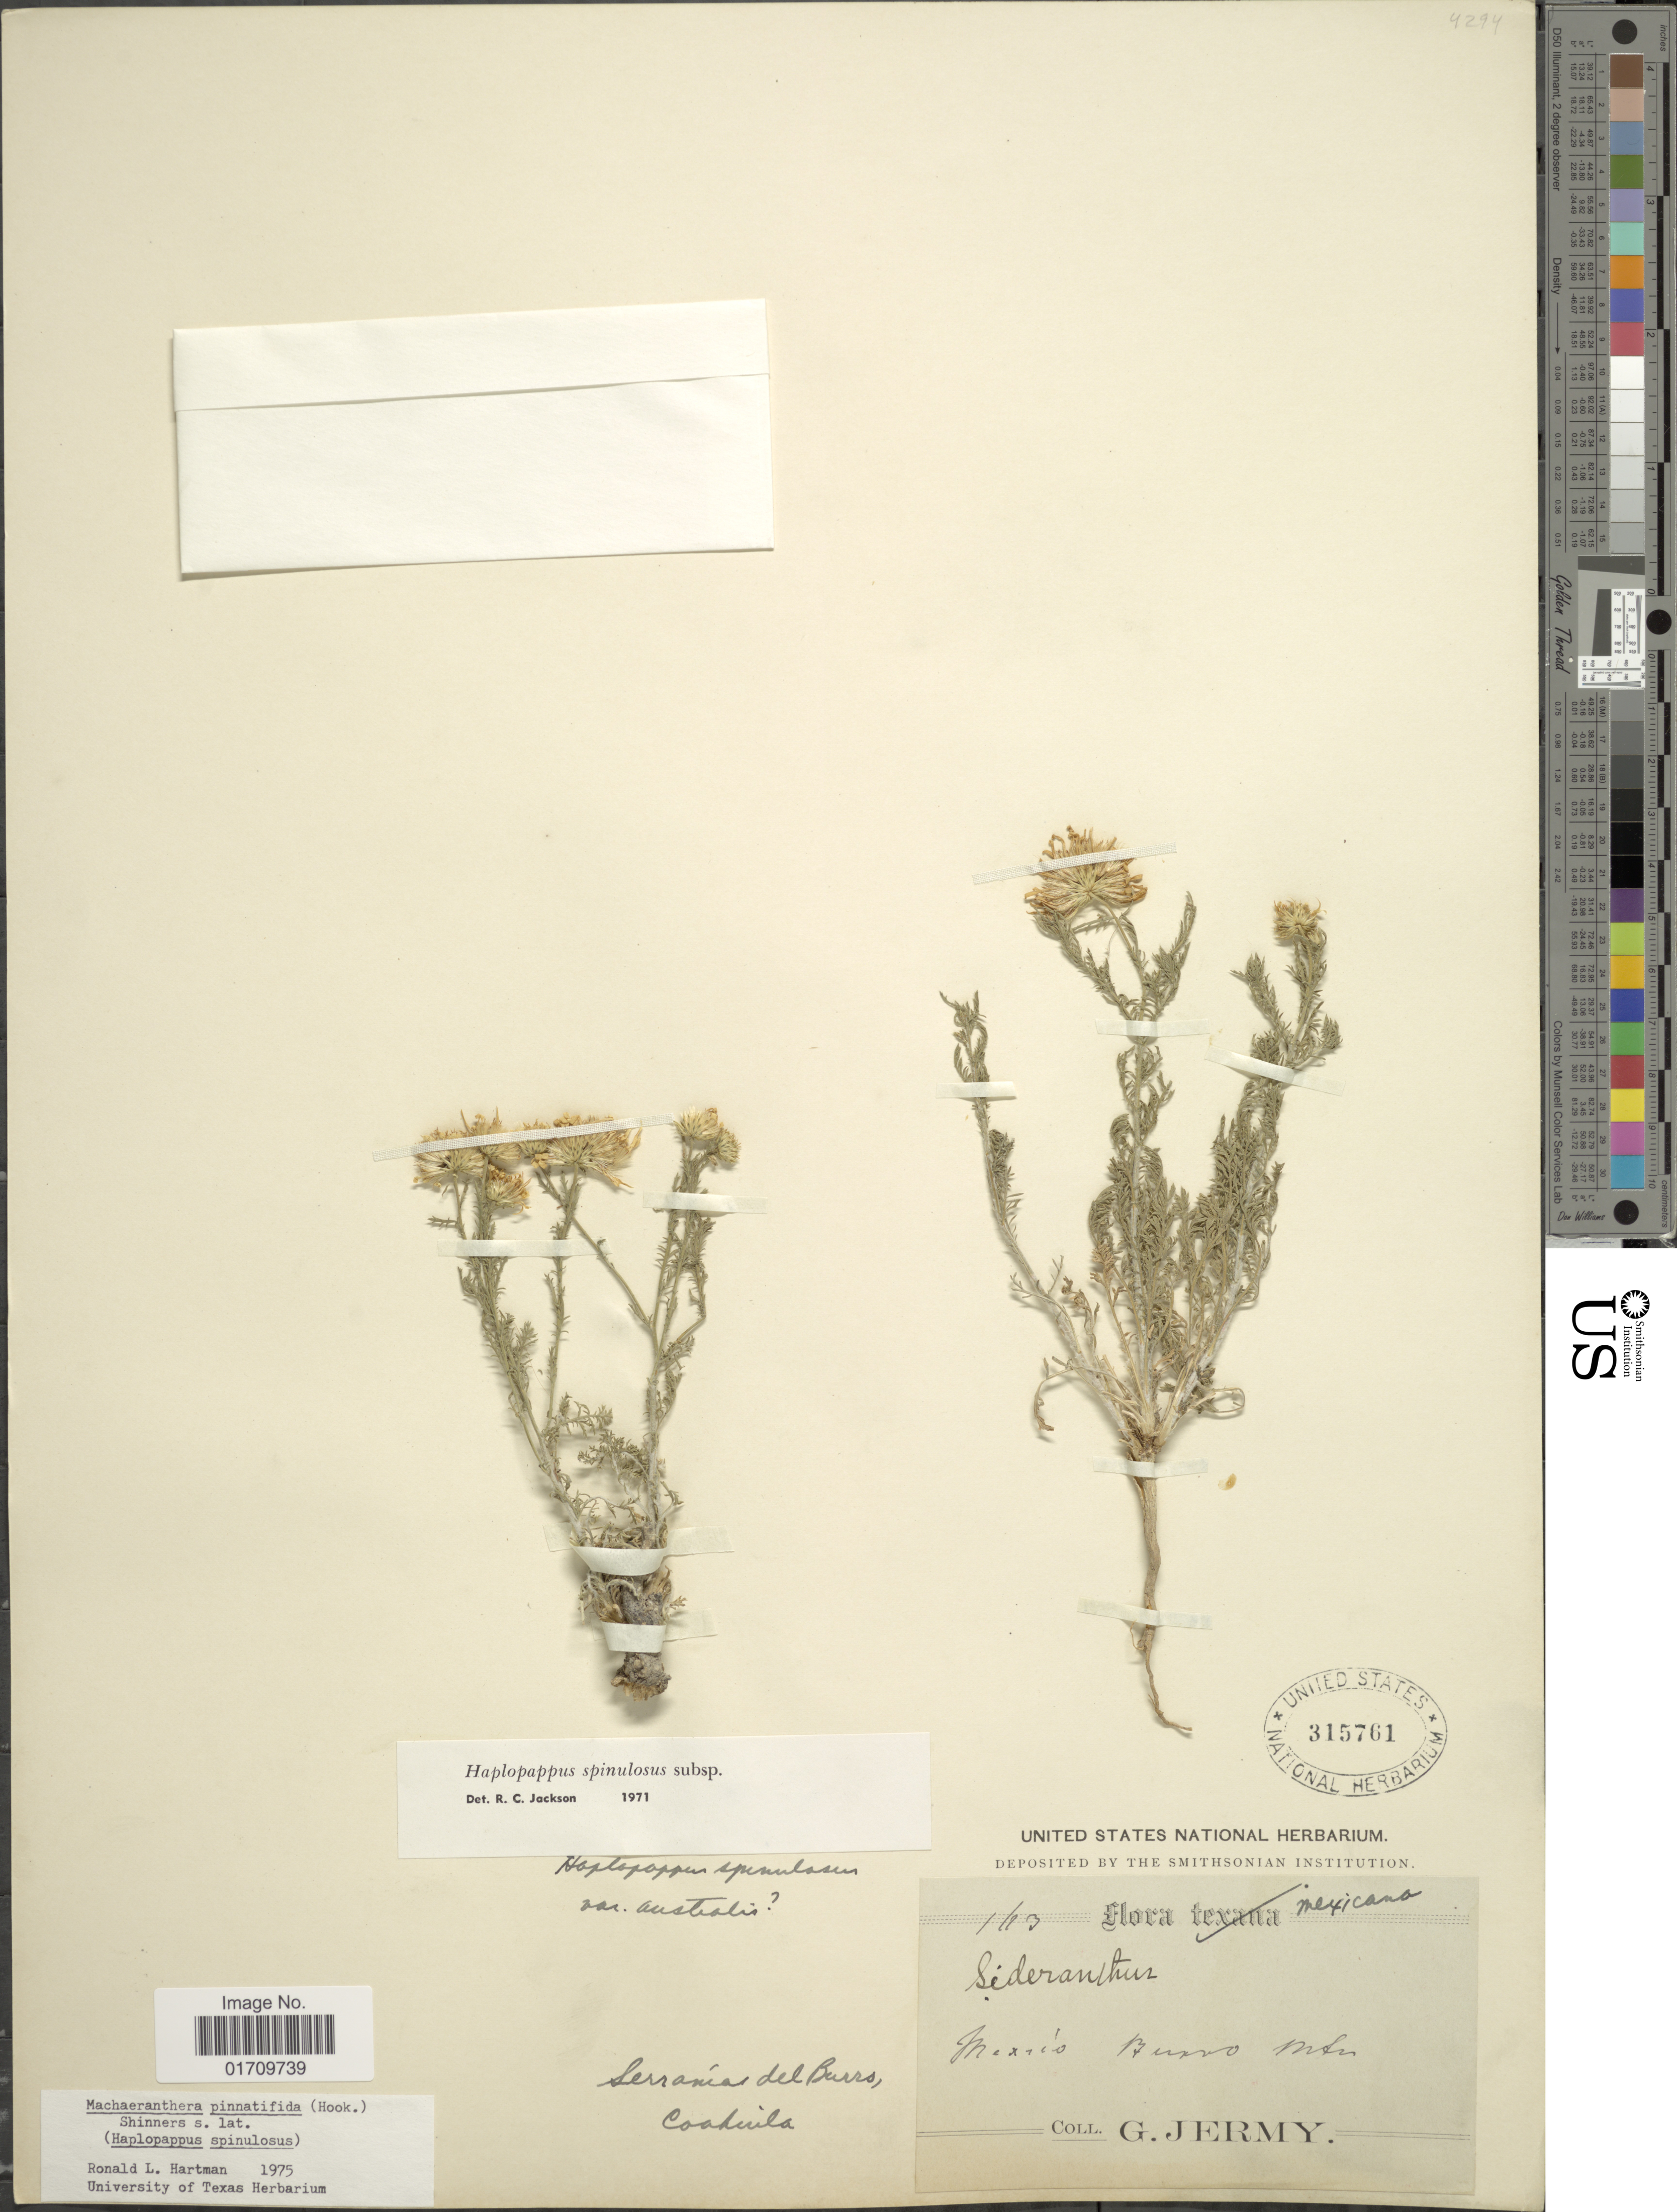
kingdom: Plantae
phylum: Tracheophyta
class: Magnoliopsida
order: Asterales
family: Asteraceae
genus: Machaeranthera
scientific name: Machaeranthera pinnatifida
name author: (Hook.) Shinners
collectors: G. Jermy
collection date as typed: Transcribed d/m/y: /1/93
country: Mexico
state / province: Coahuila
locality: Mexicana, Mexico Burro Mtn, Serrania del Burro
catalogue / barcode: US 315761